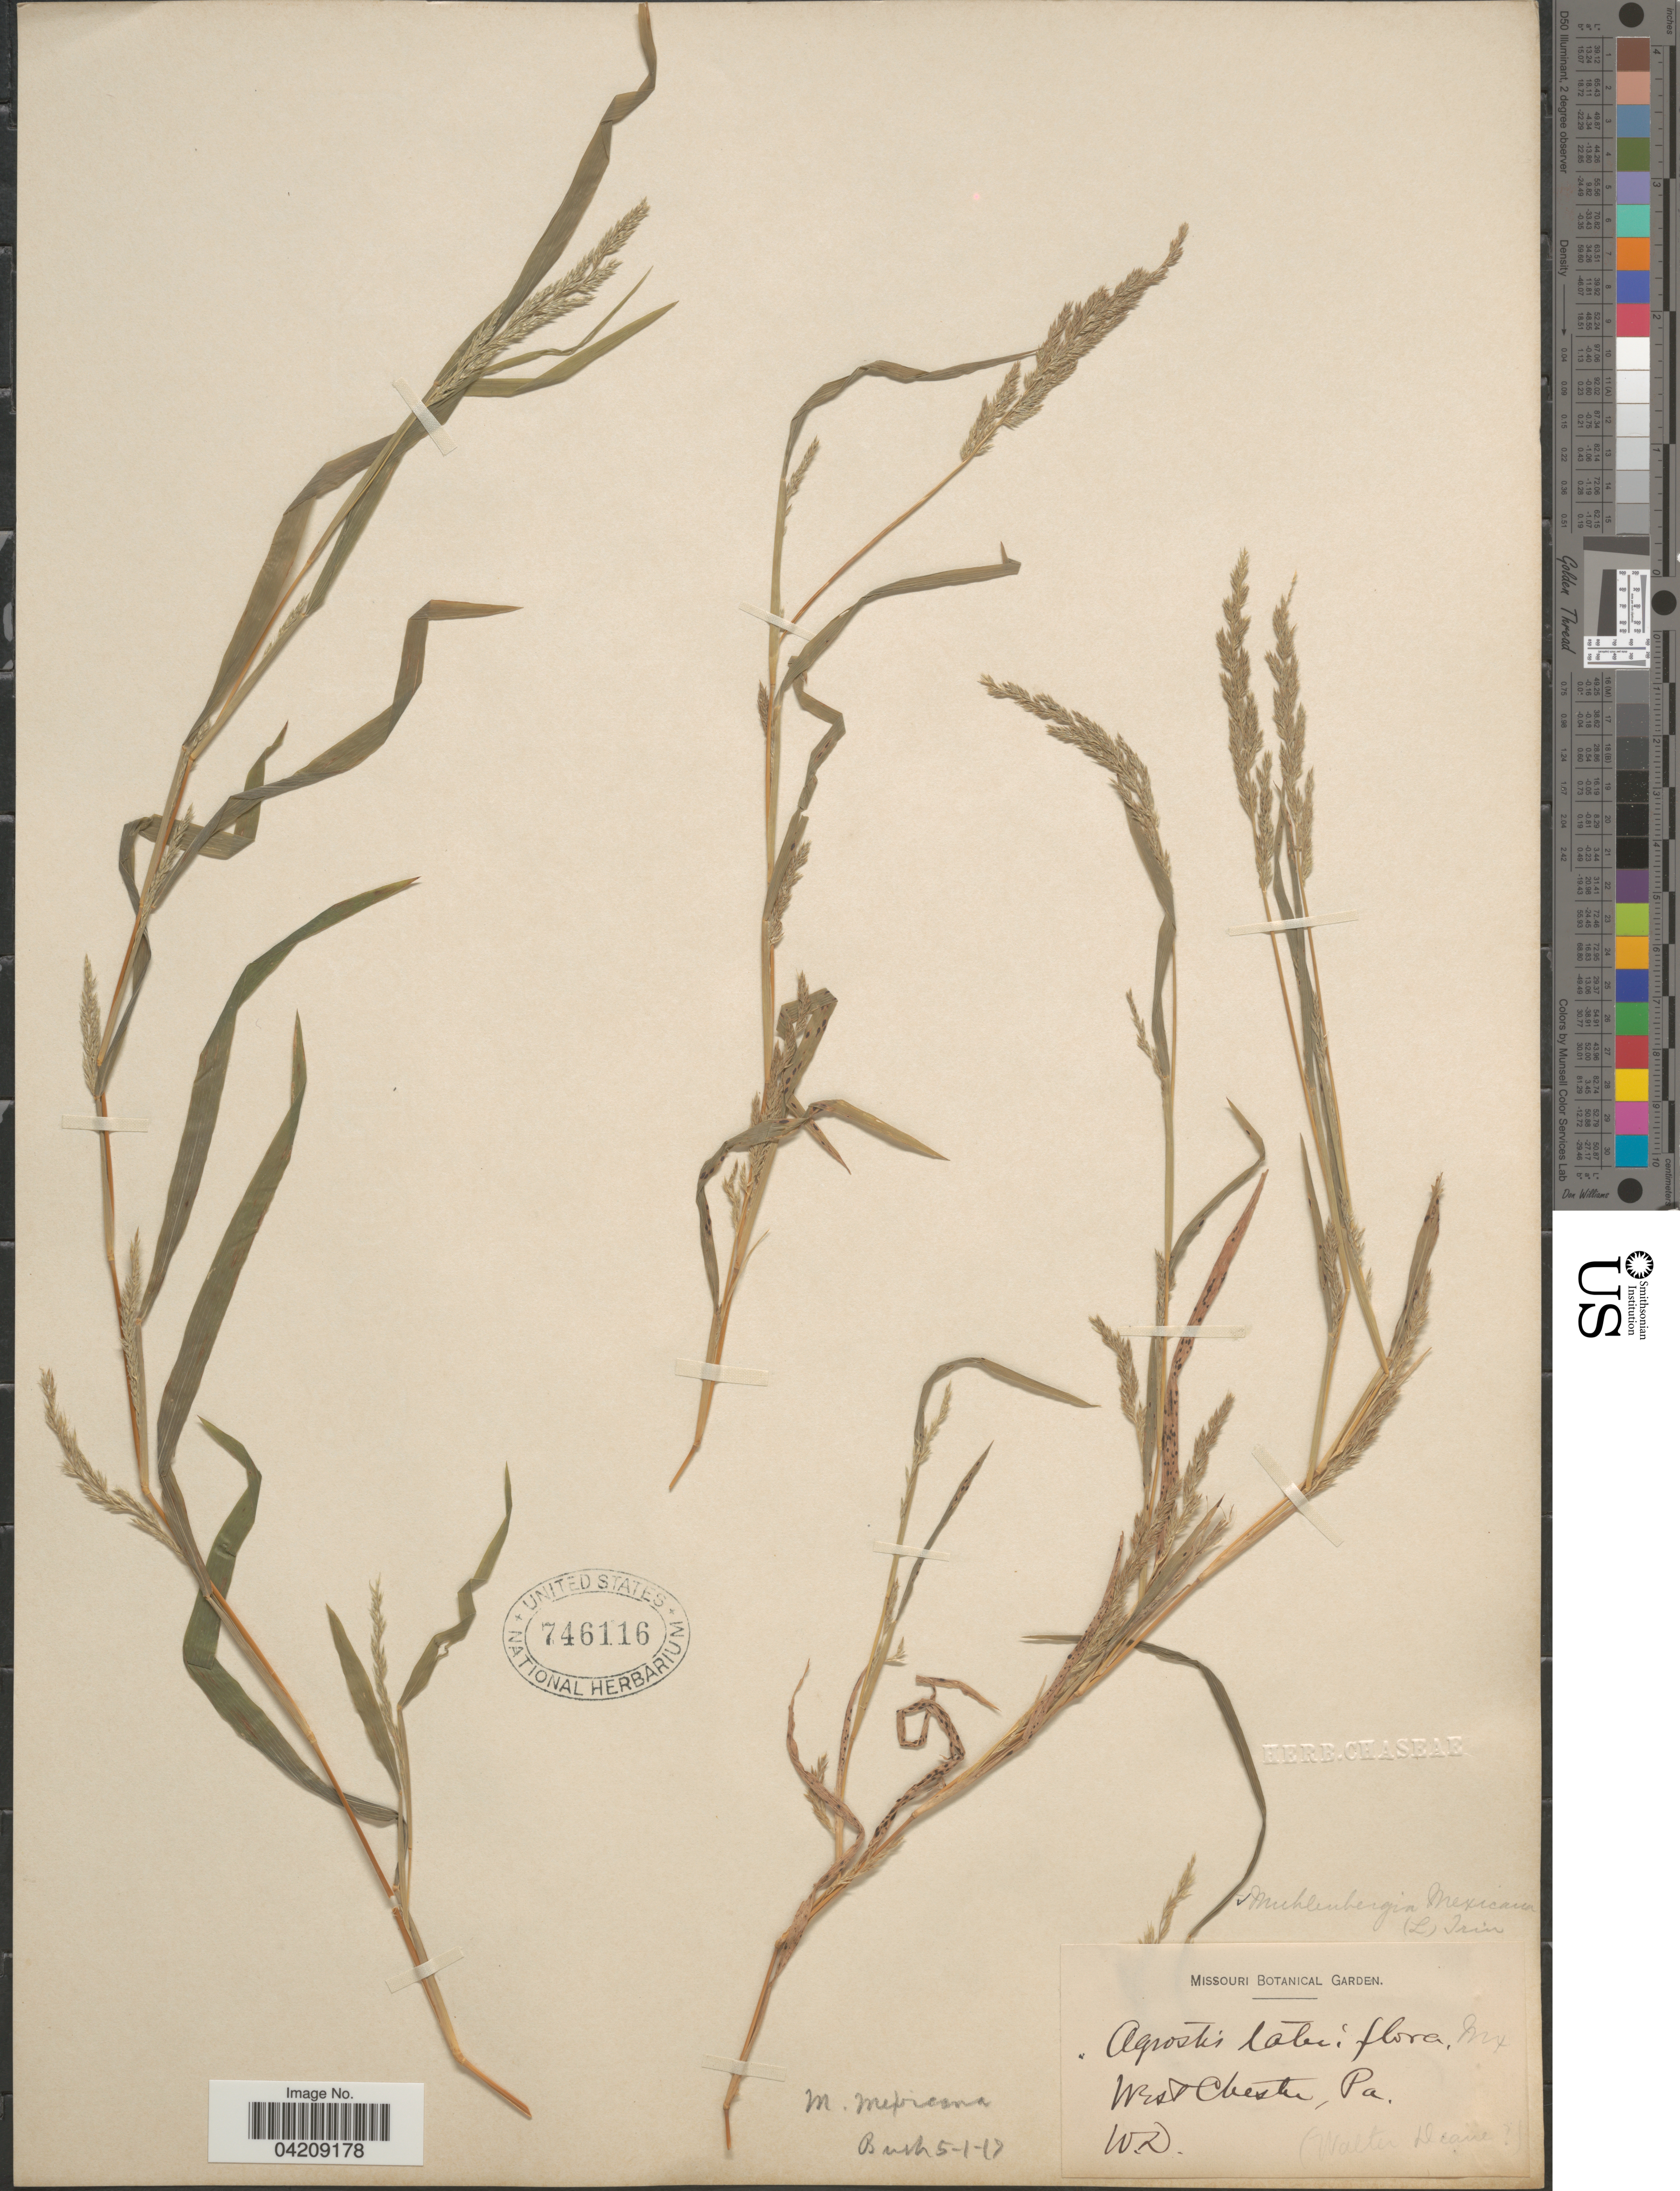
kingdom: Plantae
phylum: Tracheophyta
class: Liliopsida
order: Poales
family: Poaceae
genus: Muhlenbergia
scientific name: Muhlenbergia frondosa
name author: (Poir.) Fernald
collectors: W. Deane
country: United States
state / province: Pennsylvania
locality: West Chester.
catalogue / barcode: US 746116